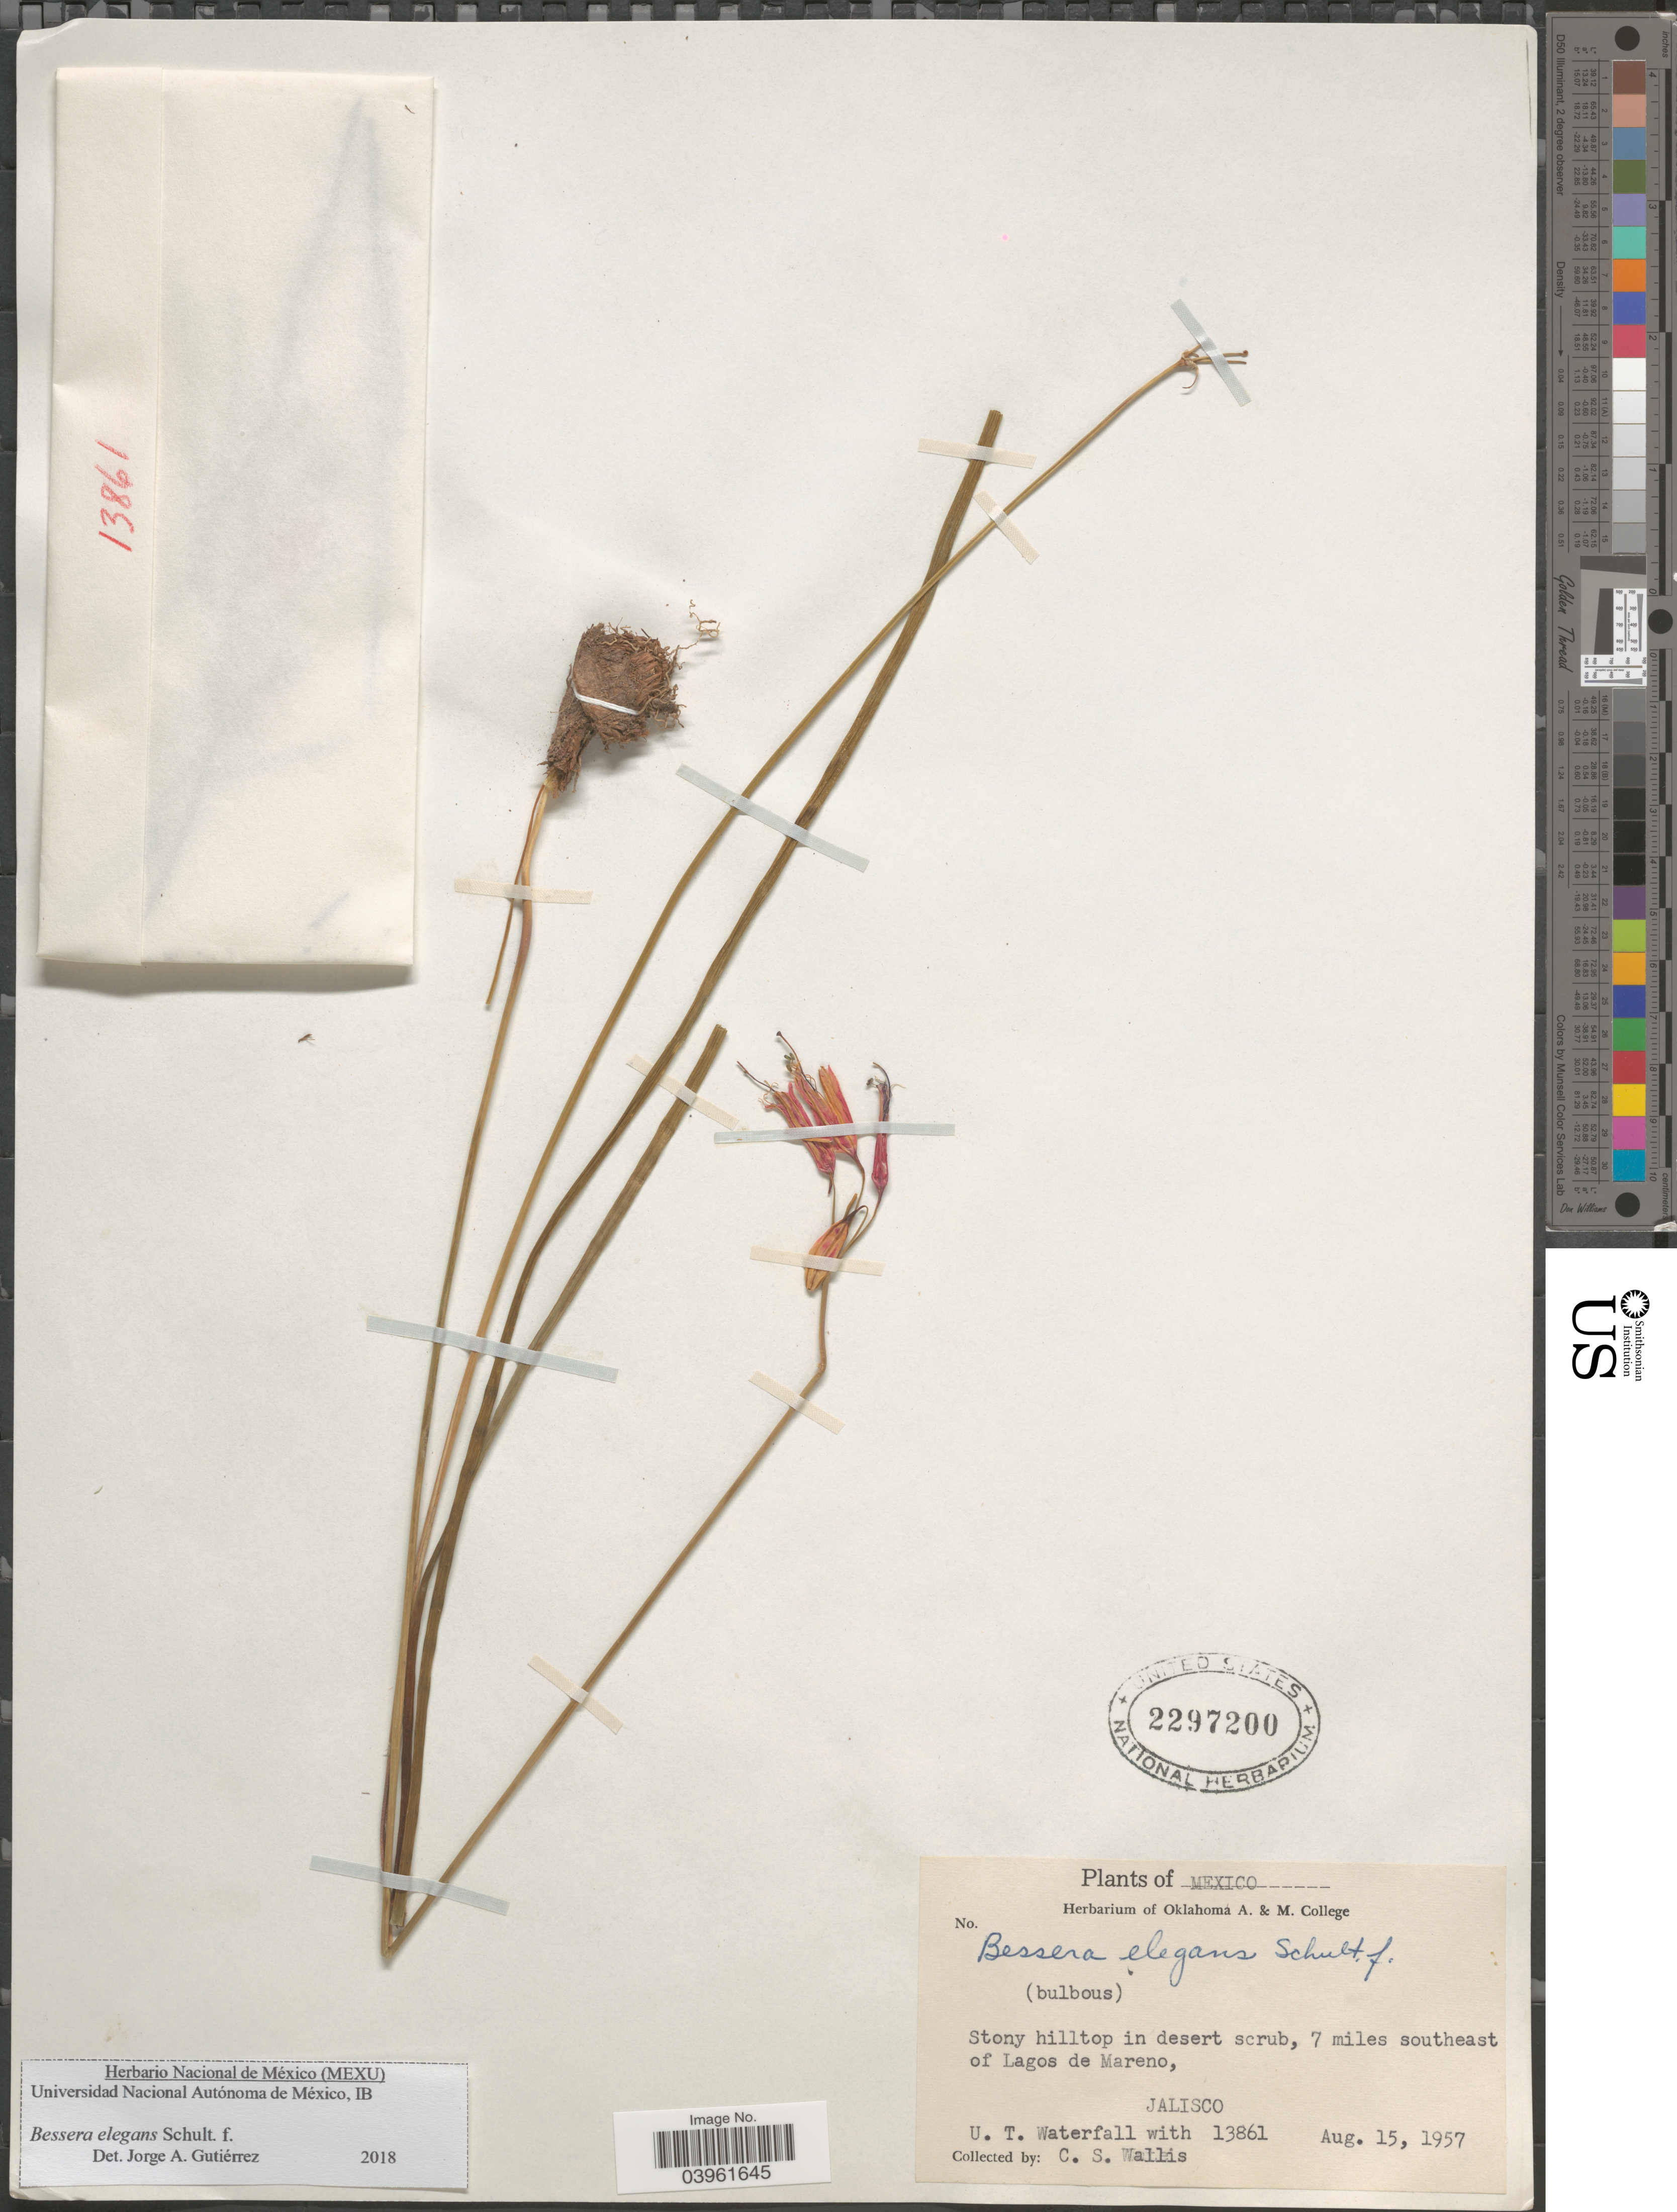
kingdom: Plantae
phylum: Tracheophyta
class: Liliopsida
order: Asparagales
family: Asparagaceae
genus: Bessera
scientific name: Bessera elegans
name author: Schult. f.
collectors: U. T. Waterfall & C. S. Wallis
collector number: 13861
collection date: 1957-08-15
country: Mexico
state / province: Jalisco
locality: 7 miles southeast of Lagos de Mareno.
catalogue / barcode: US 2297200